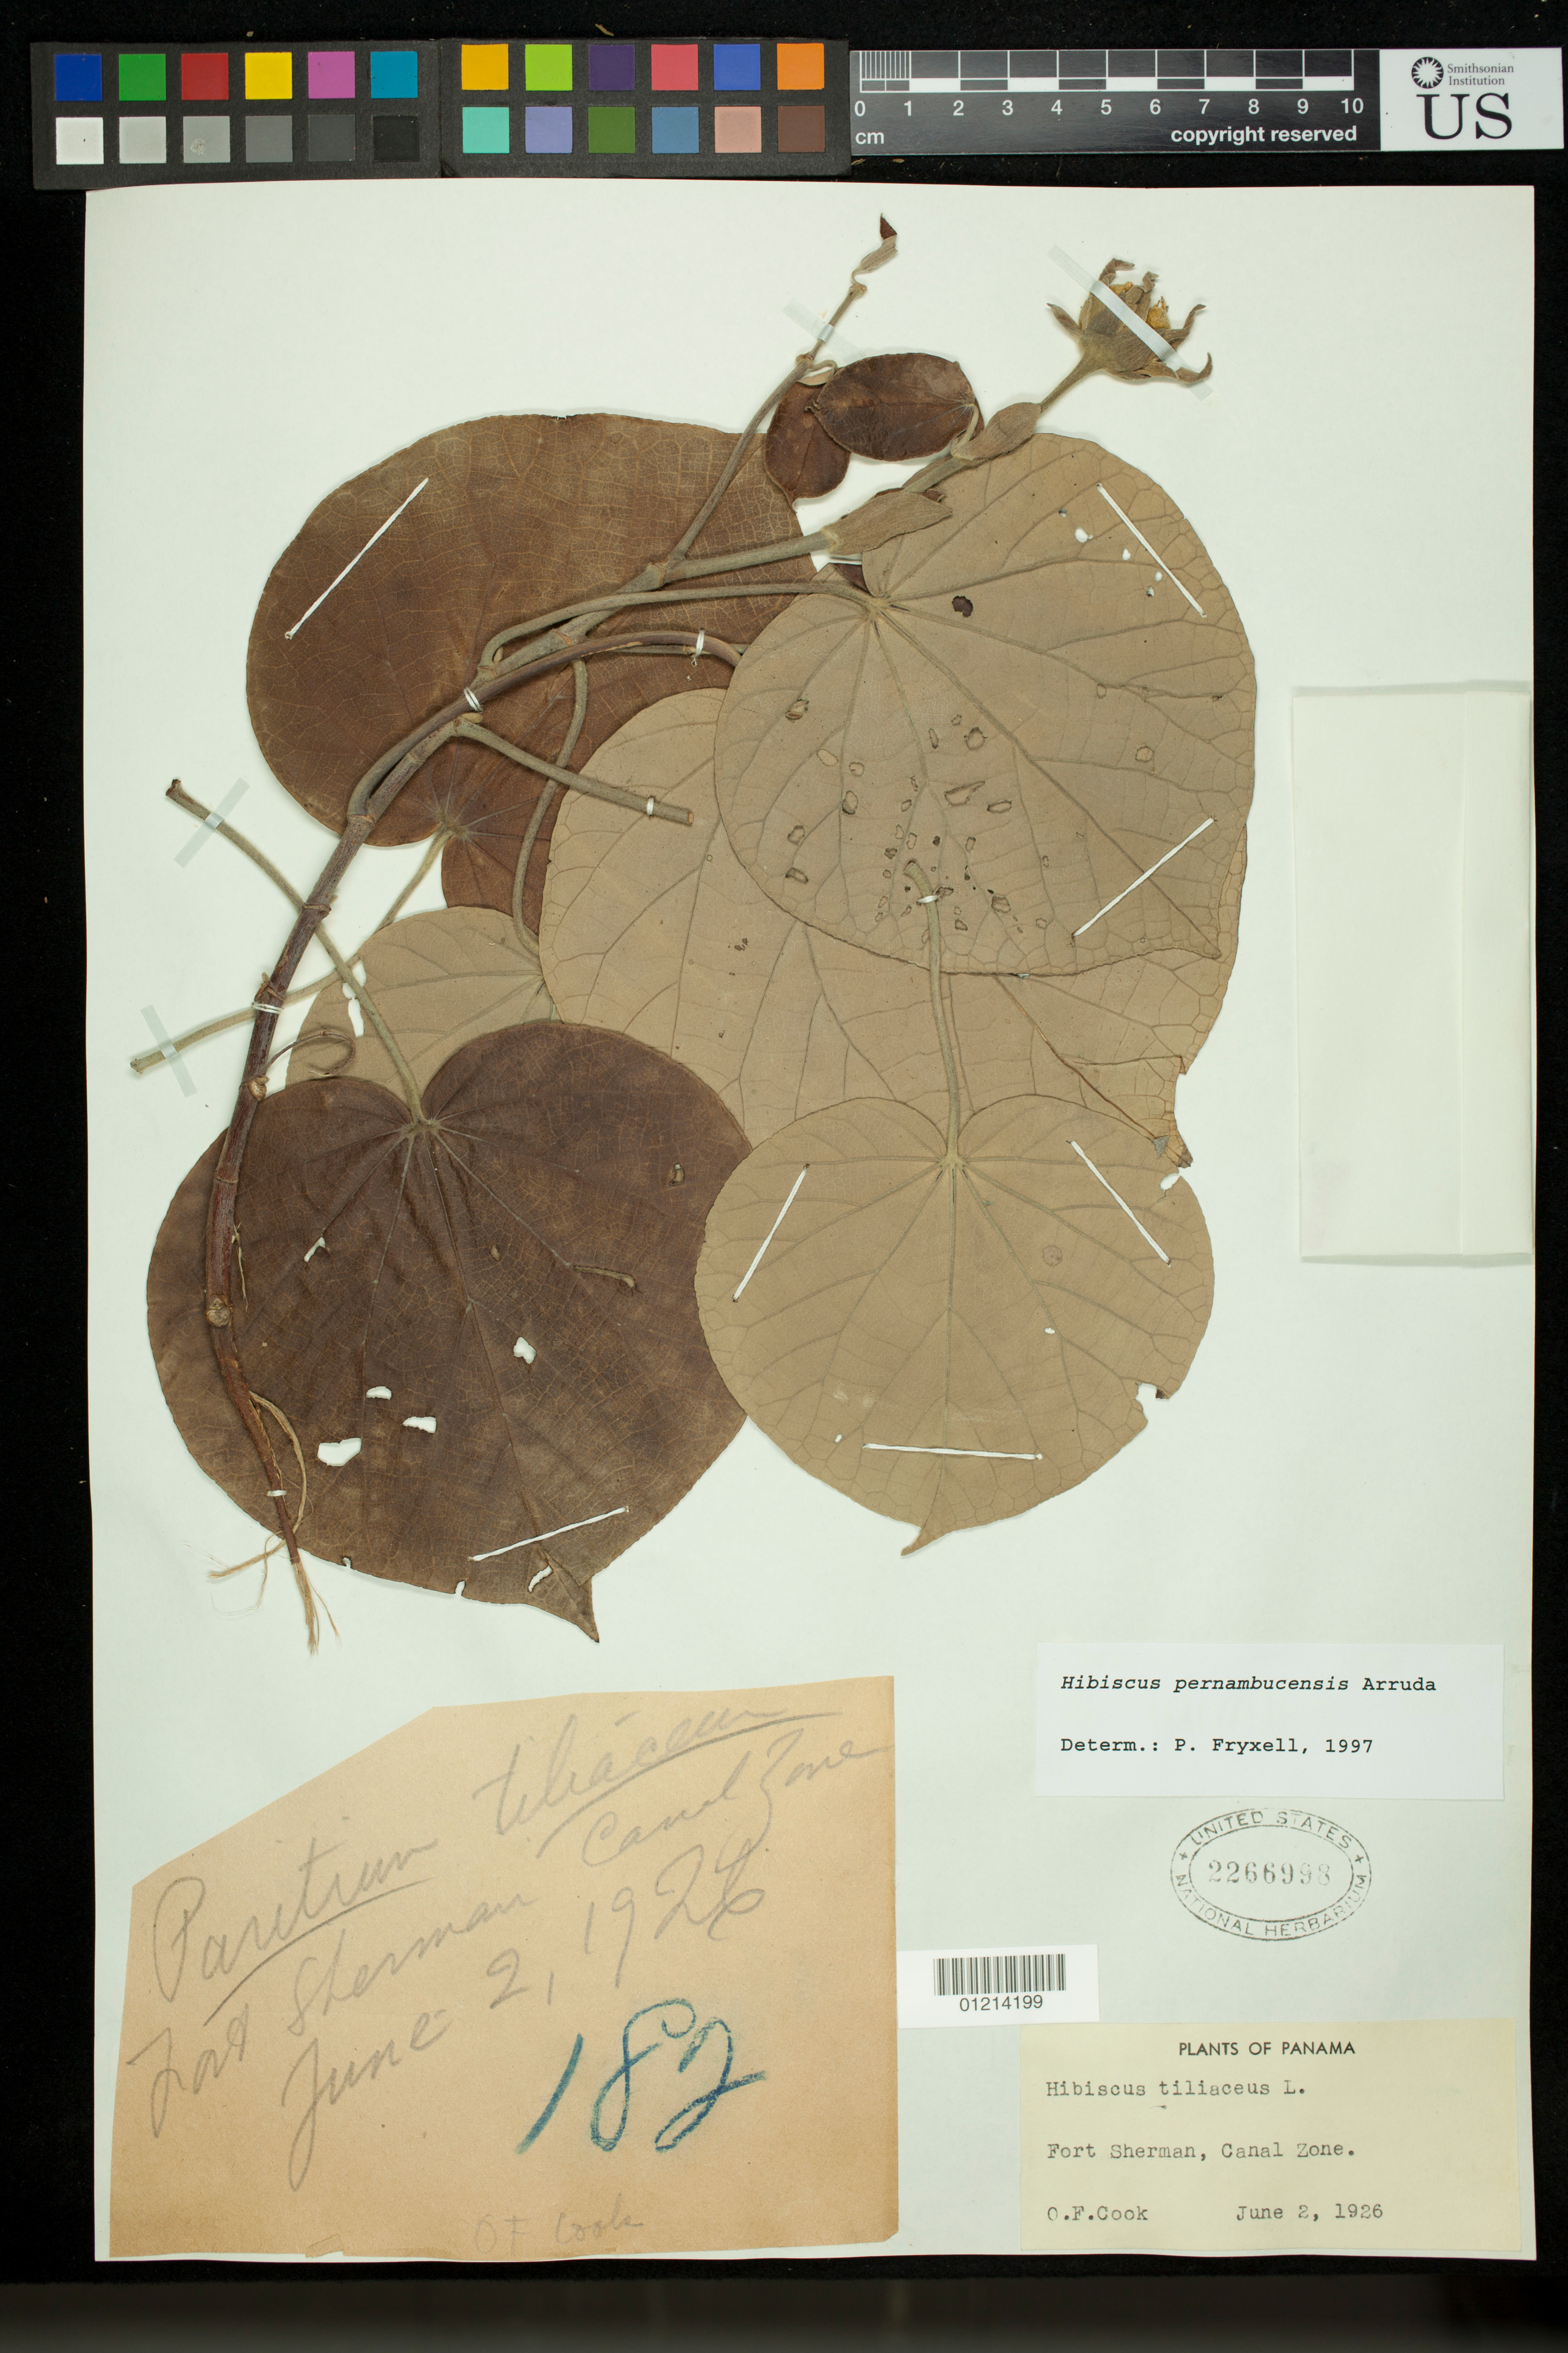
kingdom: Plantae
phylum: Tracheophyta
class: Magnoliopsida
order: Malvales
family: Malvaceae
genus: Talipariti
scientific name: Talipariti tiliaceum var. pernambucense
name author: (Arruda) Fryxell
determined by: Dorr, Laurence J., Curator (BOT), Smithsonian Institution - National Museum of Natural History (UNITED STATES)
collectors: O. F. Cook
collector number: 182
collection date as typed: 06 Feb 1926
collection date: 1926-02-06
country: Panama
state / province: Colón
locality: Fort Sherman, Canal Zone.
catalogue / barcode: US 2266998